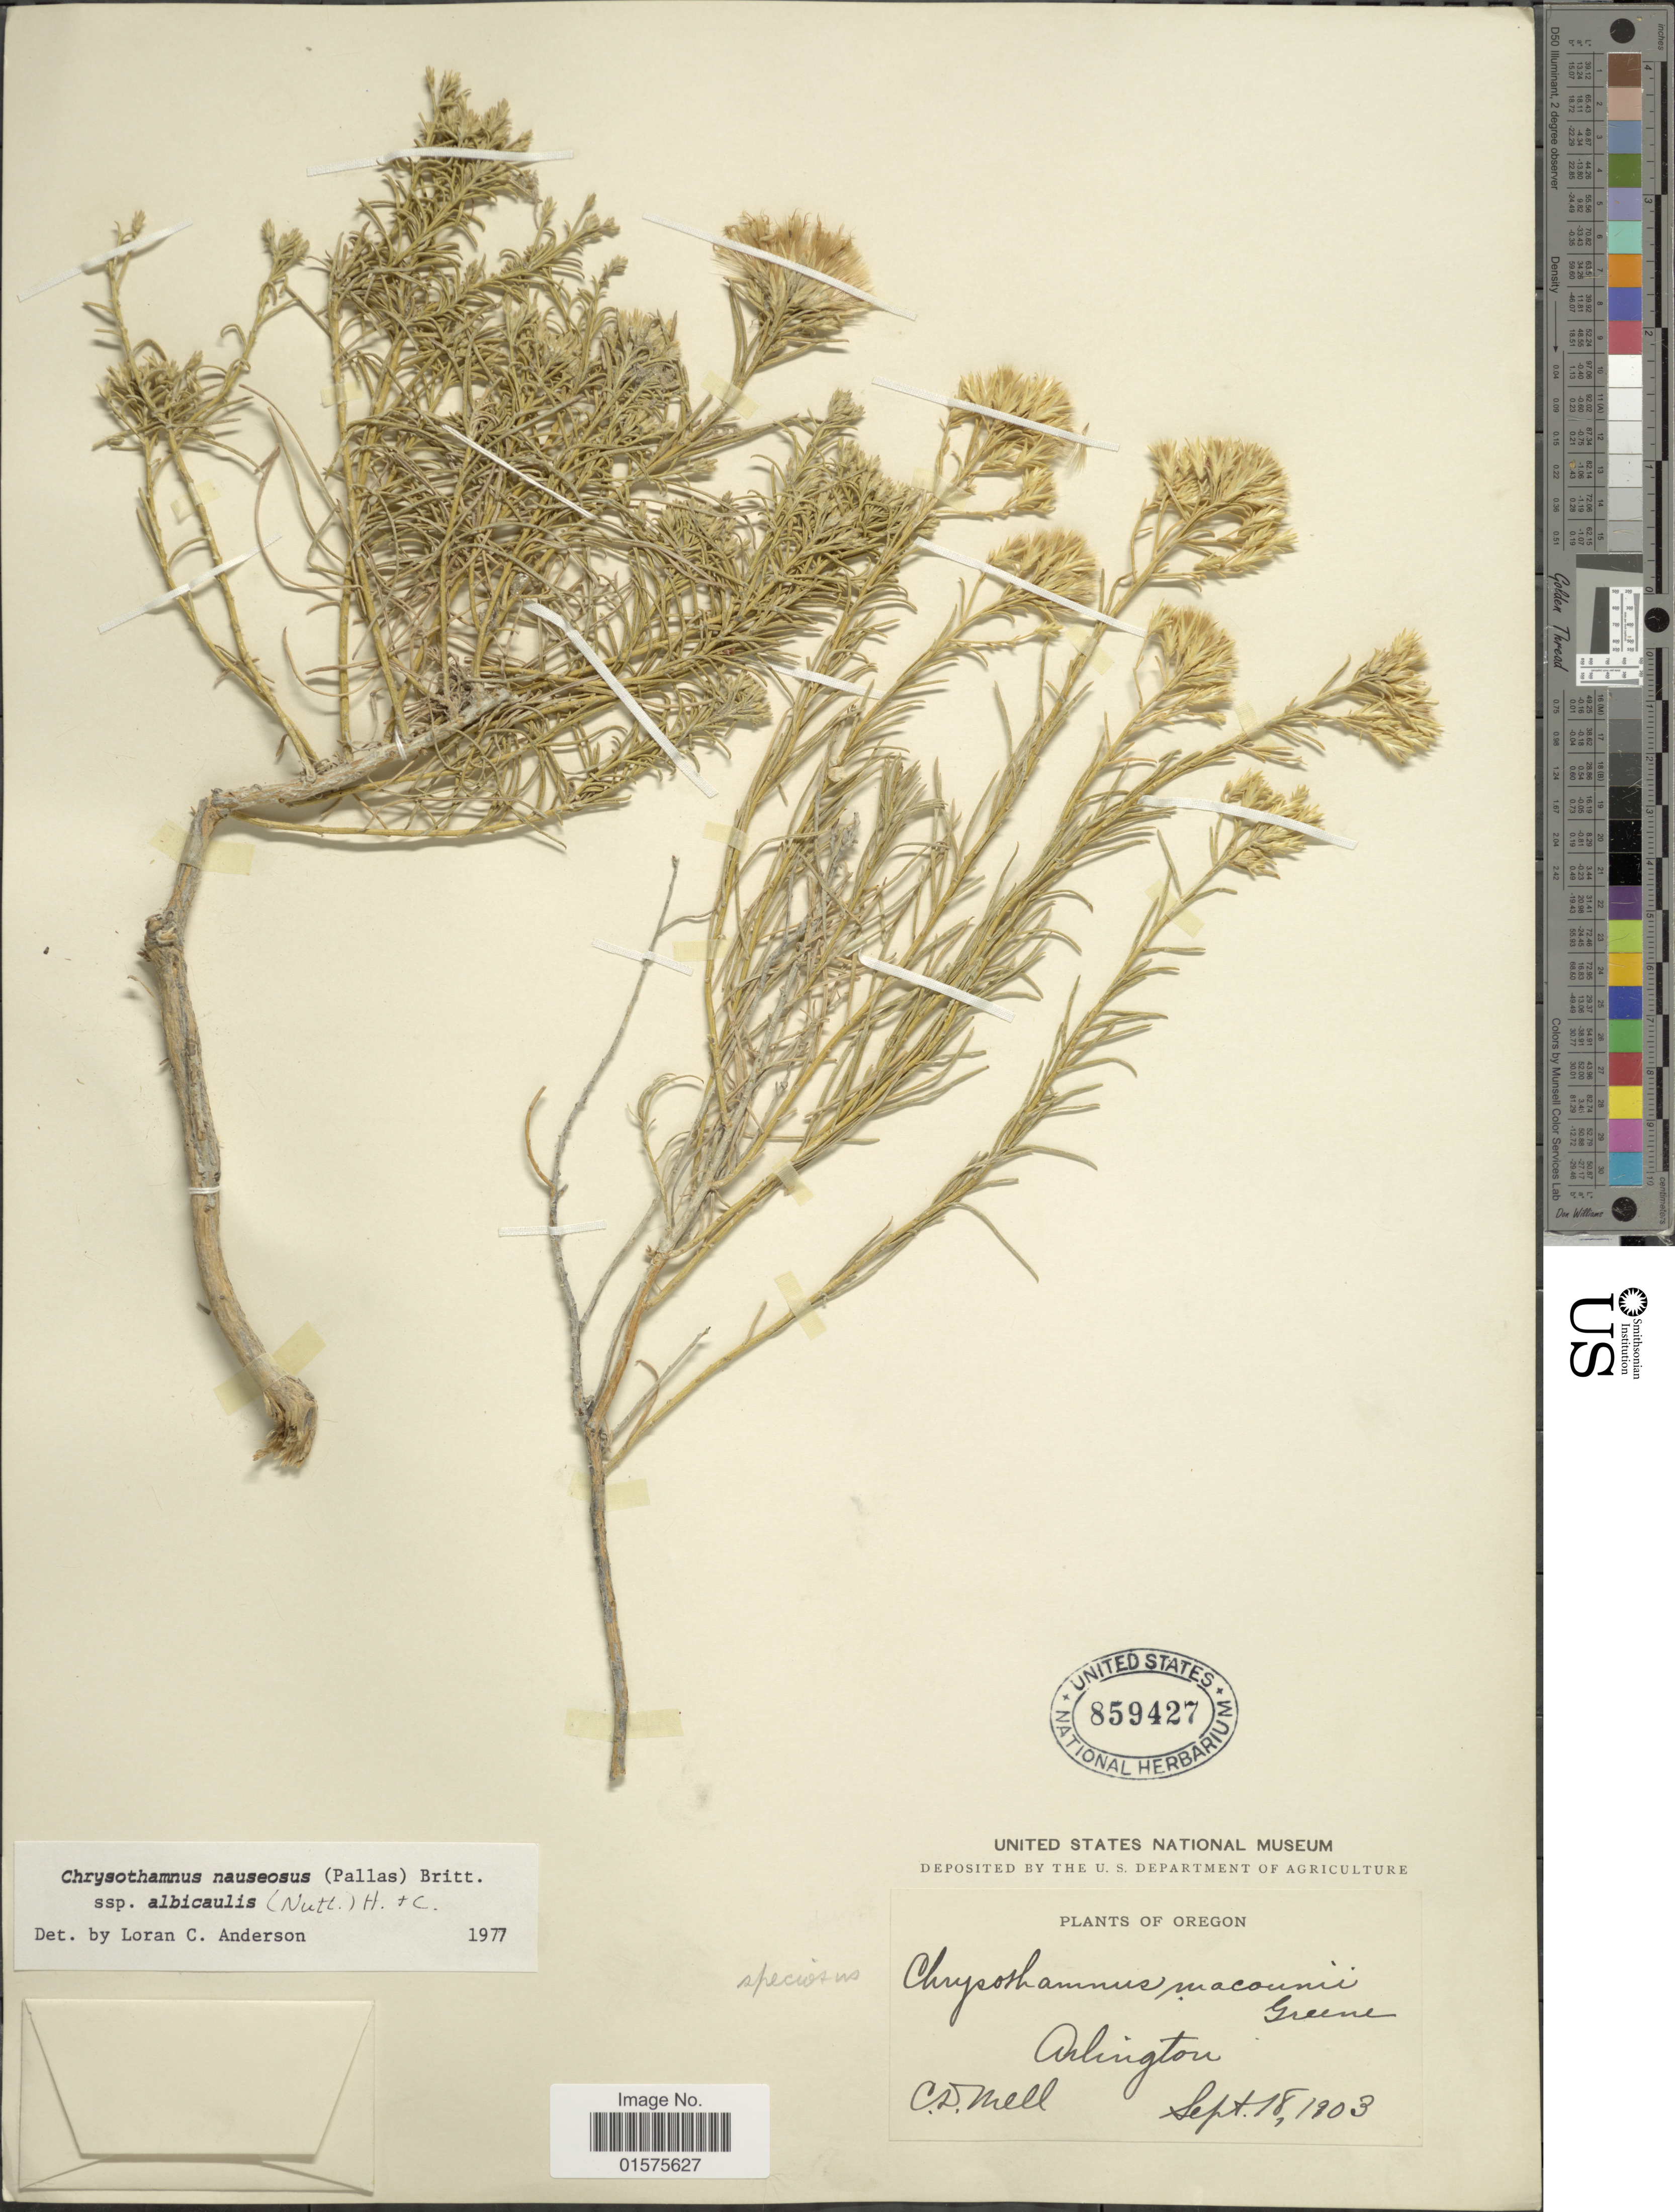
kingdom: Plantae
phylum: Tracheophyta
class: Magnoliopsida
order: Asterales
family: Asteraceae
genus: Ericameria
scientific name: Ericameria nauseosa var. speciosa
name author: (Nutt.) G.L. Nesom & G.I. Baird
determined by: Urbatsch, Lowell E., Curator (LSU), Louisiana State University (UNITED STATES)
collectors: C. D. Mell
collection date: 1903-09-18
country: United States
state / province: Oregon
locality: Arlington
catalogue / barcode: US 859427